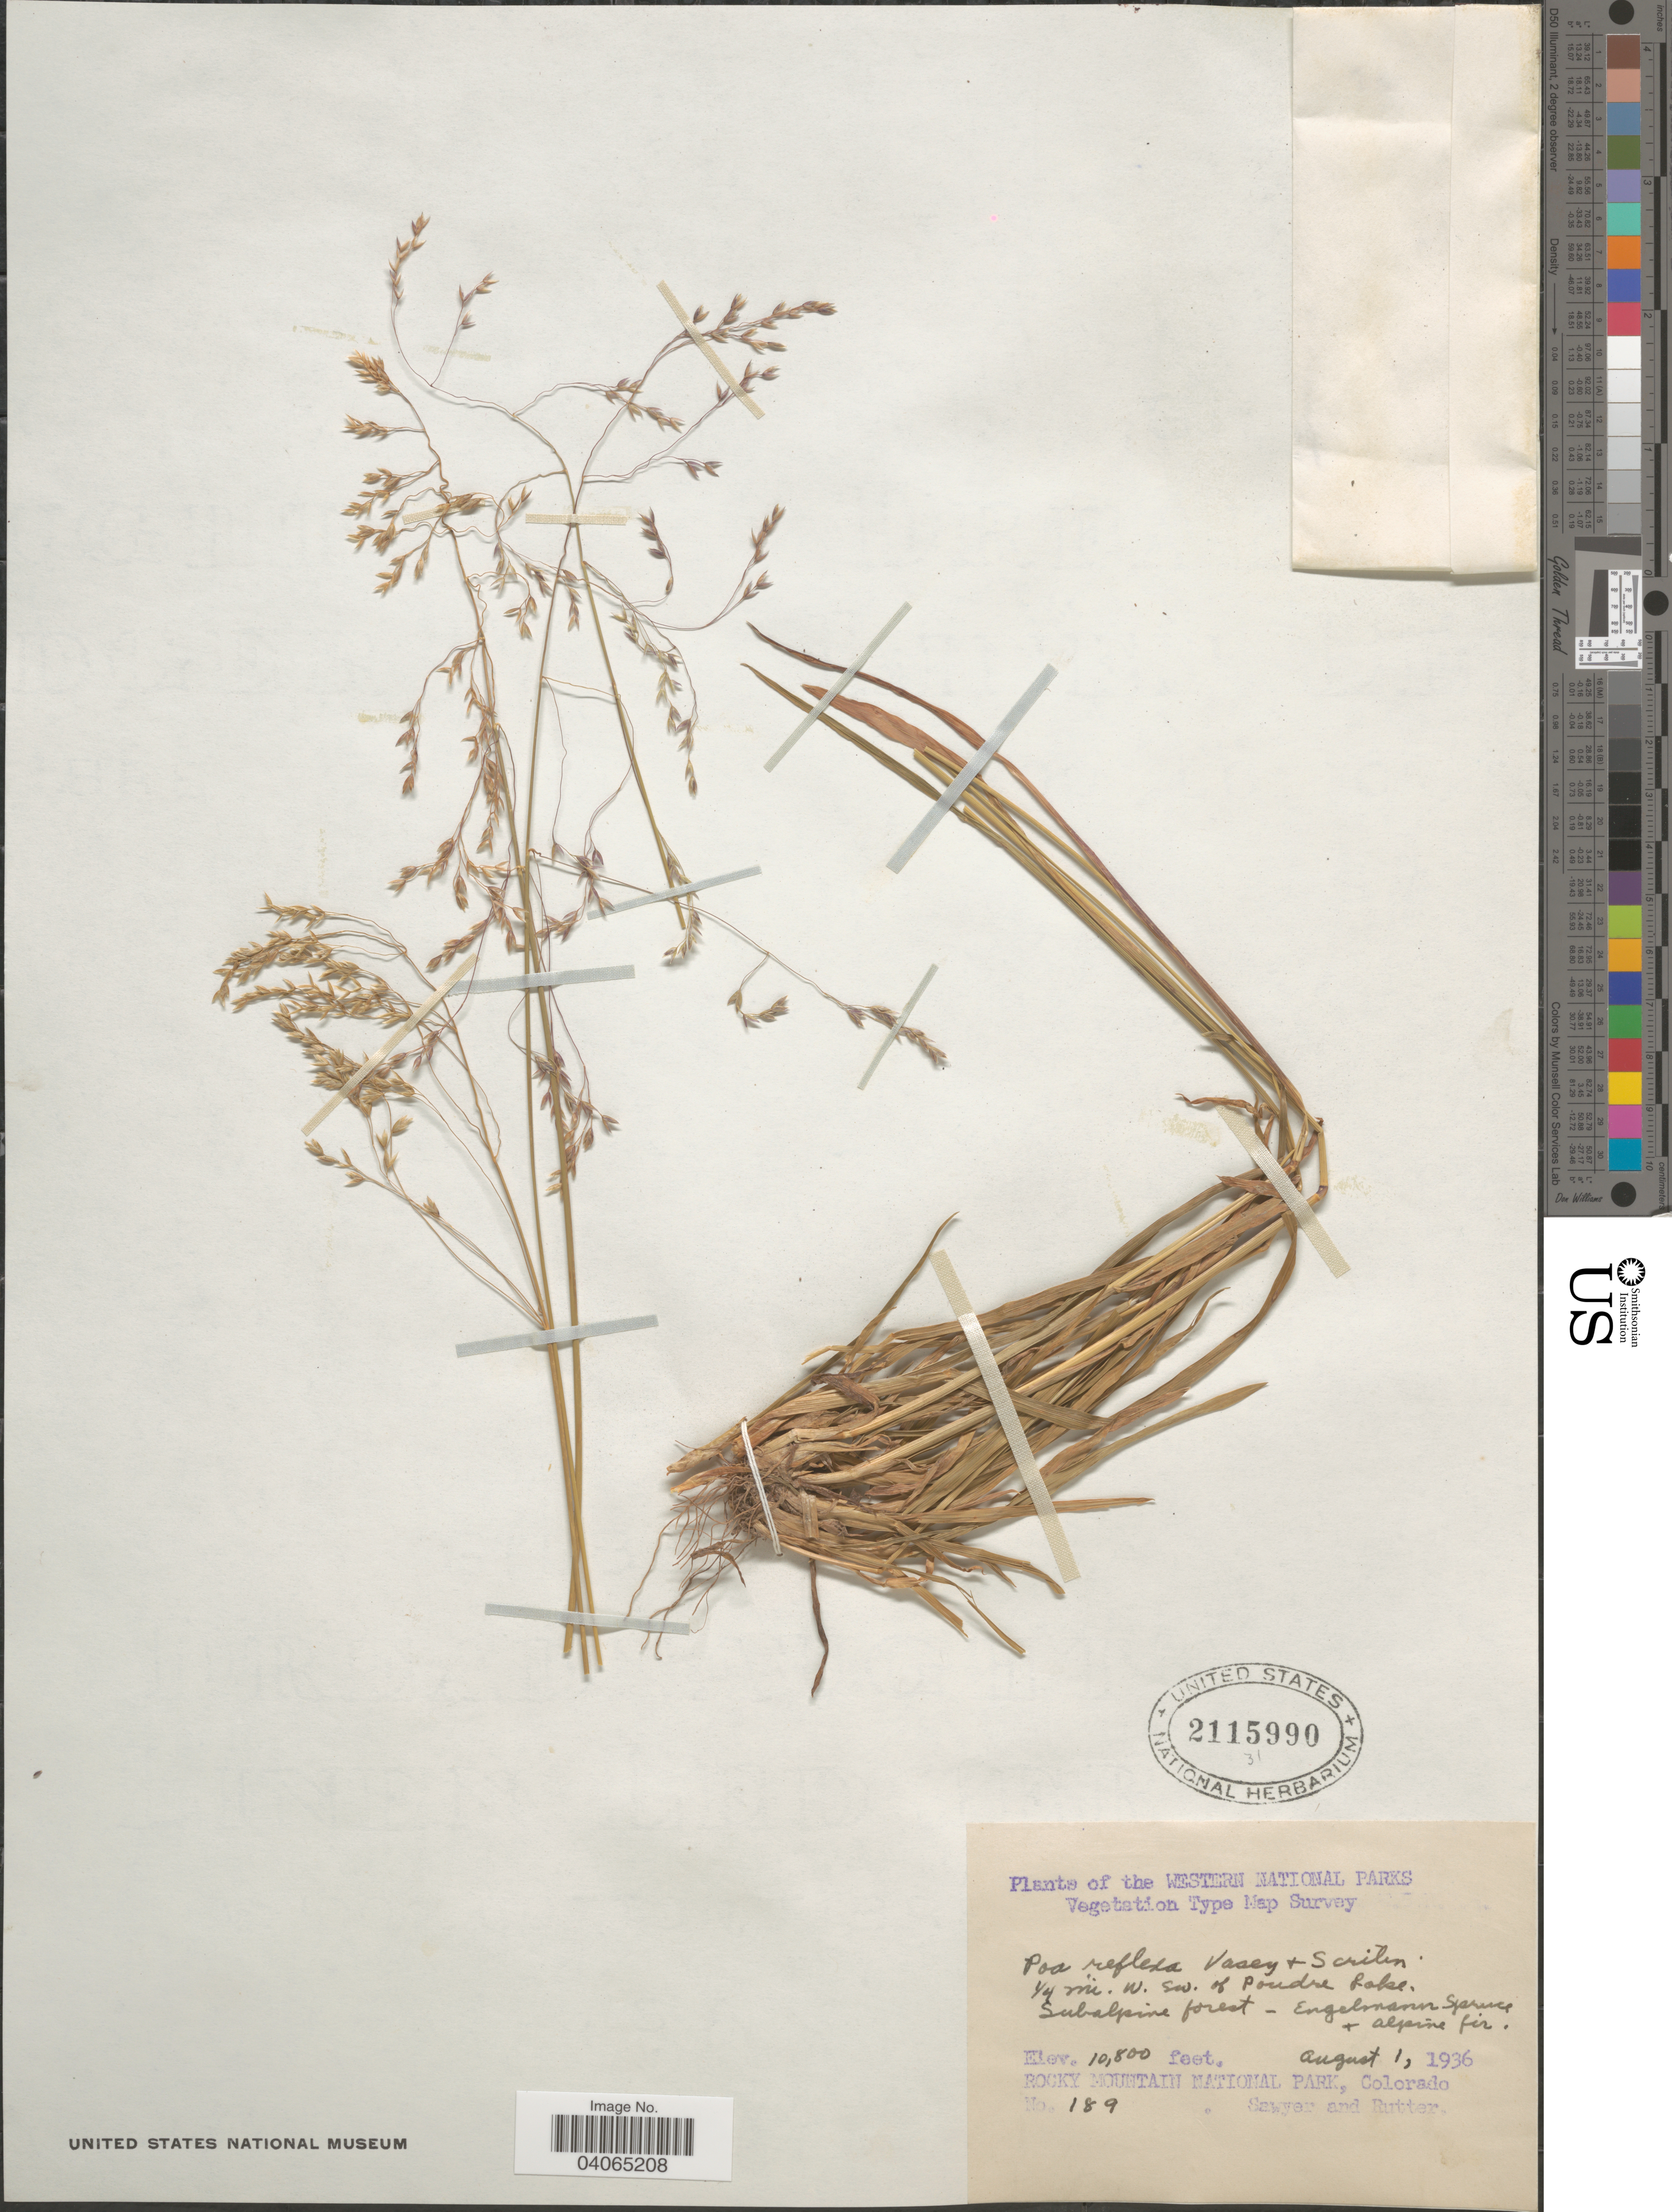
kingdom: Plantae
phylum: Tracheophyta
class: Liliopsida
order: Poales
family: Poaceae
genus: Poa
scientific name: Poa reflexa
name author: Vasey & Scribn.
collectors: Sawyer & Rutter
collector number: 189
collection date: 1936-08-01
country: United States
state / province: Colorado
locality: The Western National Parks. Vegetation Type Map Survey. ¼ mi. W. SW. of Poudre Lake. Rocky Mountain National Park.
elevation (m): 3292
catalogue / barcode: US 2115990